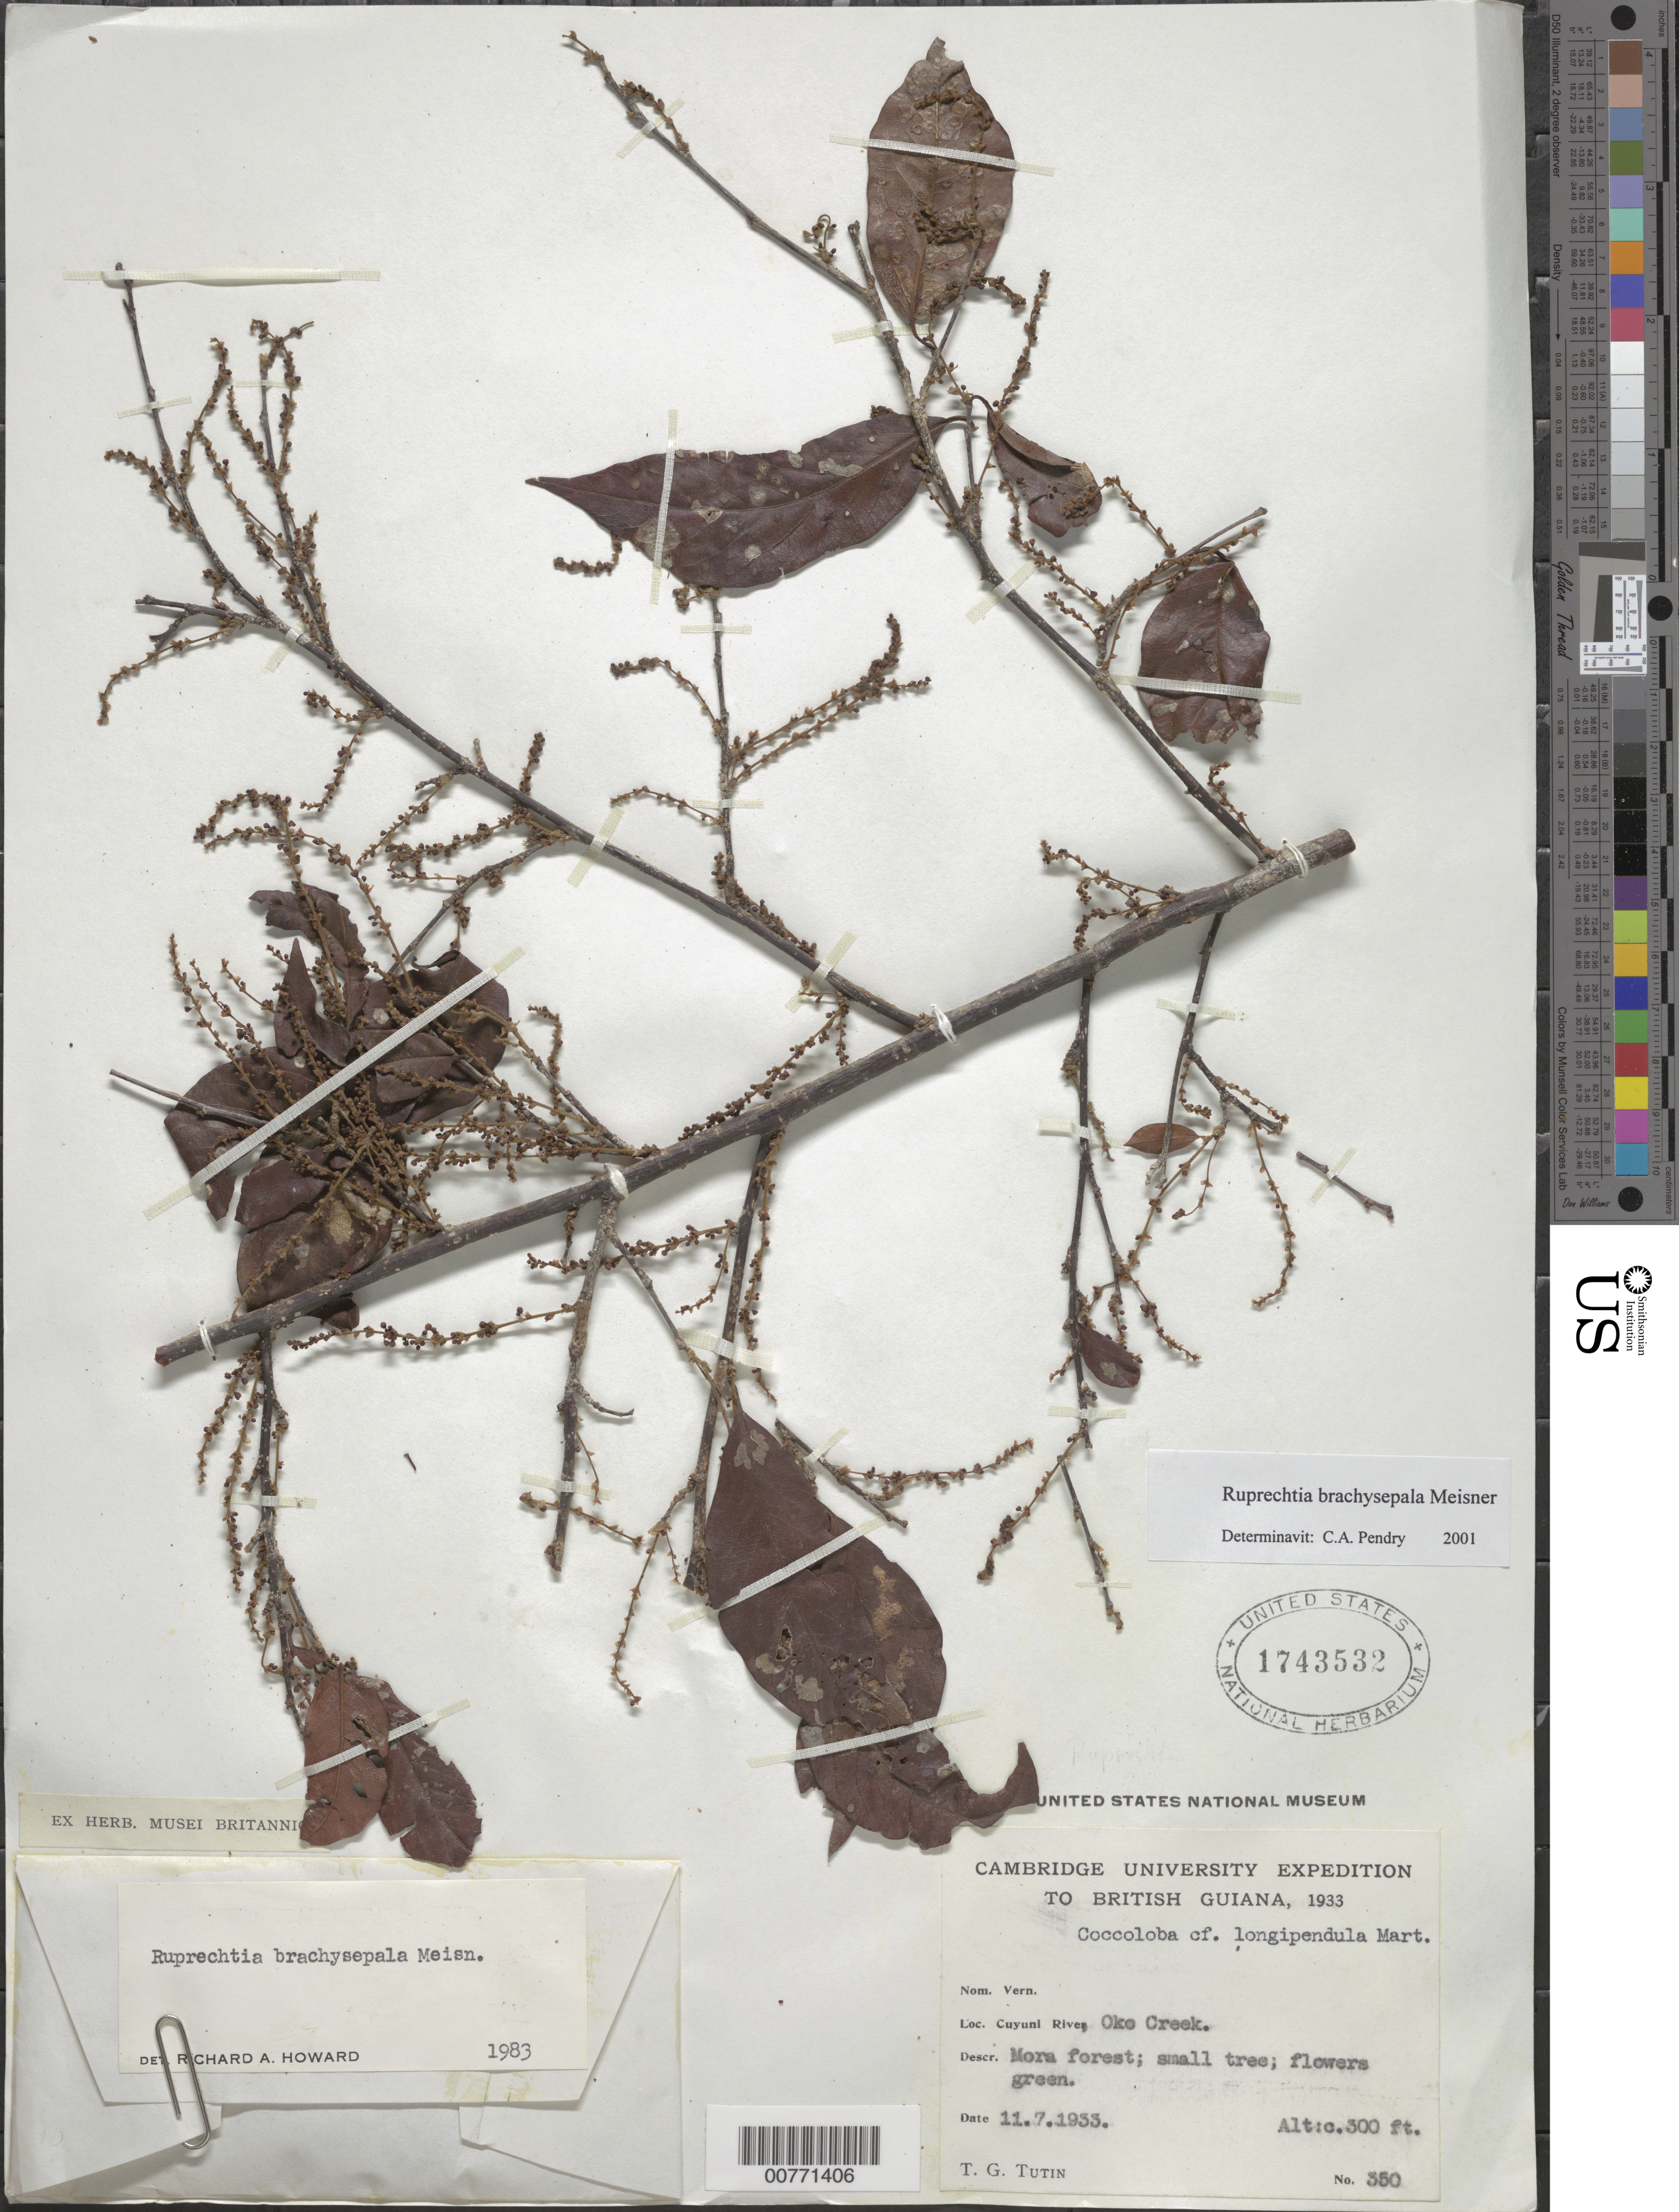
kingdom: Plantae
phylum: Tracheophyta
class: Magnoliopsida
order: Caryophyllales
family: Polygonaceae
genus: Ruprechtia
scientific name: Ruprechtia brachysepala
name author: Meisn.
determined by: Pendry, C. A.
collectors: T. G. Tutin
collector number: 350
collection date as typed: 11-Jul-33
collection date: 1933-07-11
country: Guyana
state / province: Cuyuni-Mazaruni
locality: Oko Creek, Cuyuni R.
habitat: Mora forest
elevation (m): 91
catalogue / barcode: US 1743532